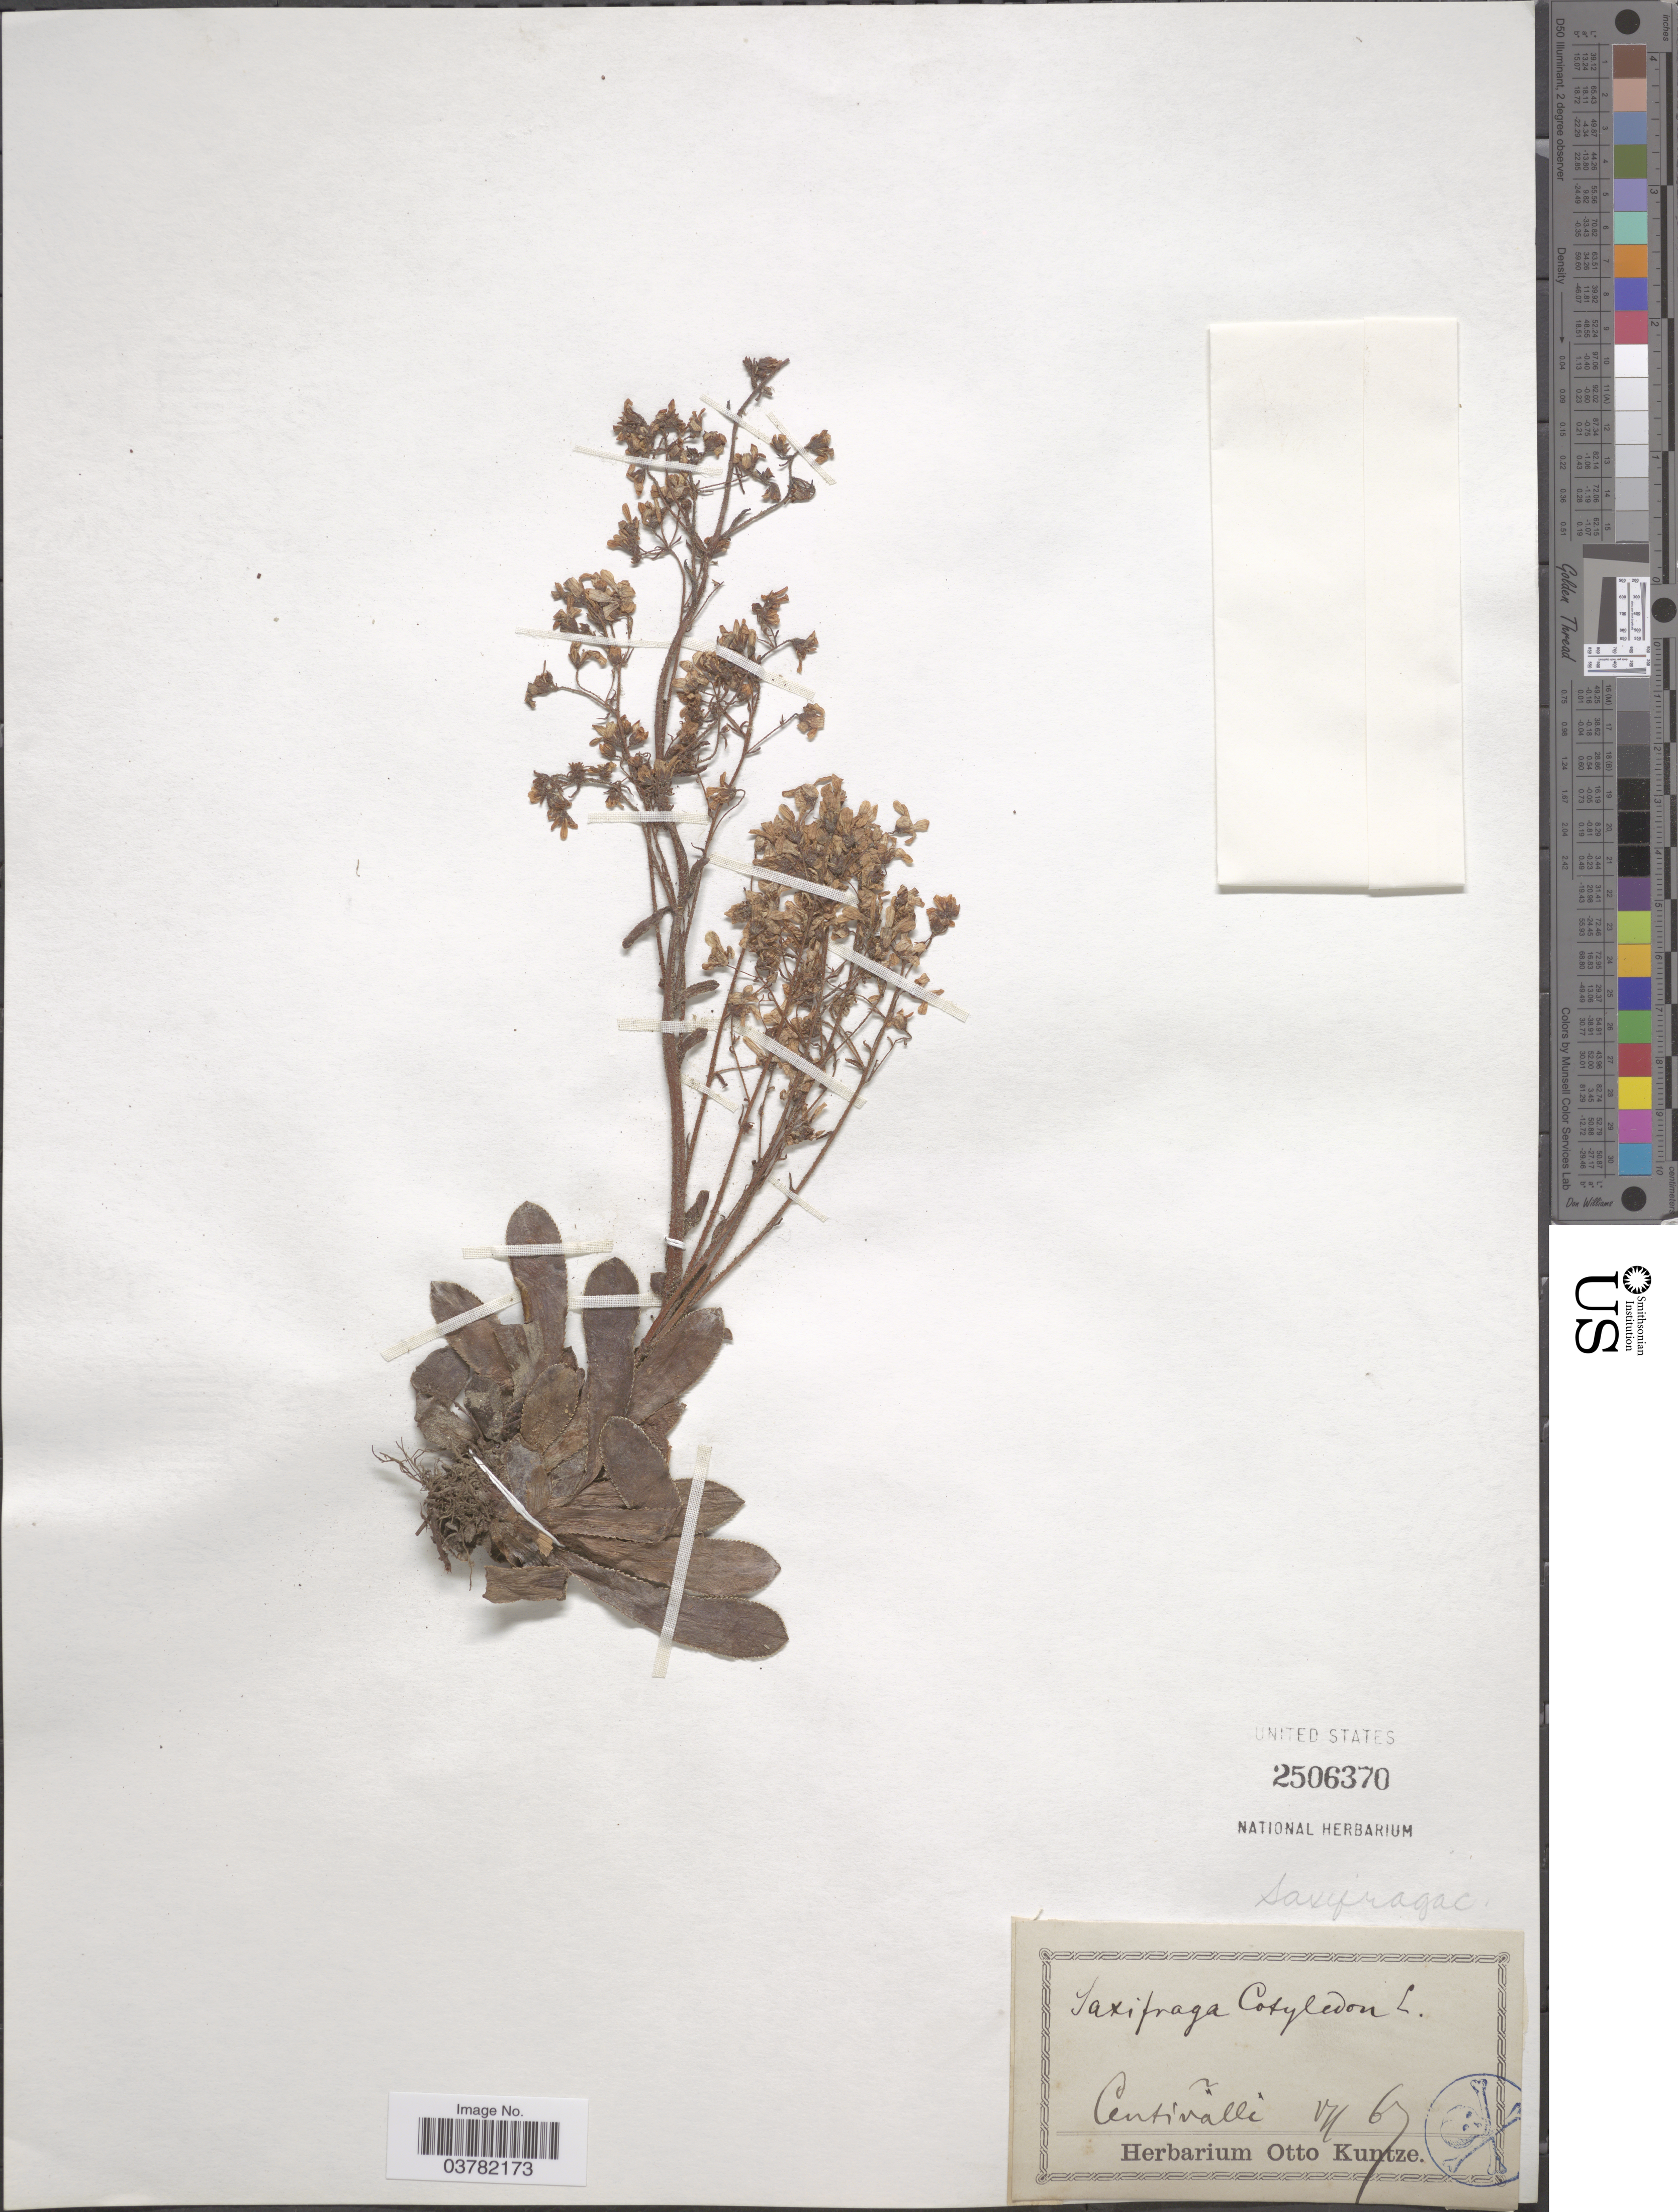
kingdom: Plantae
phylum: Tracheophyta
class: Magnoliopsida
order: Saxifragales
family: Saxifragaceae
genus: Saxifraga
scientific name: Saxifraga corymbosa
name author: Luce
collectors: ex herb. Otto Kuntze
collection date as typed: Transcribed d/m/y: /7/67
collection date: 1867-07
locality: Centivallé.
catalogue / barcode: US 2506370